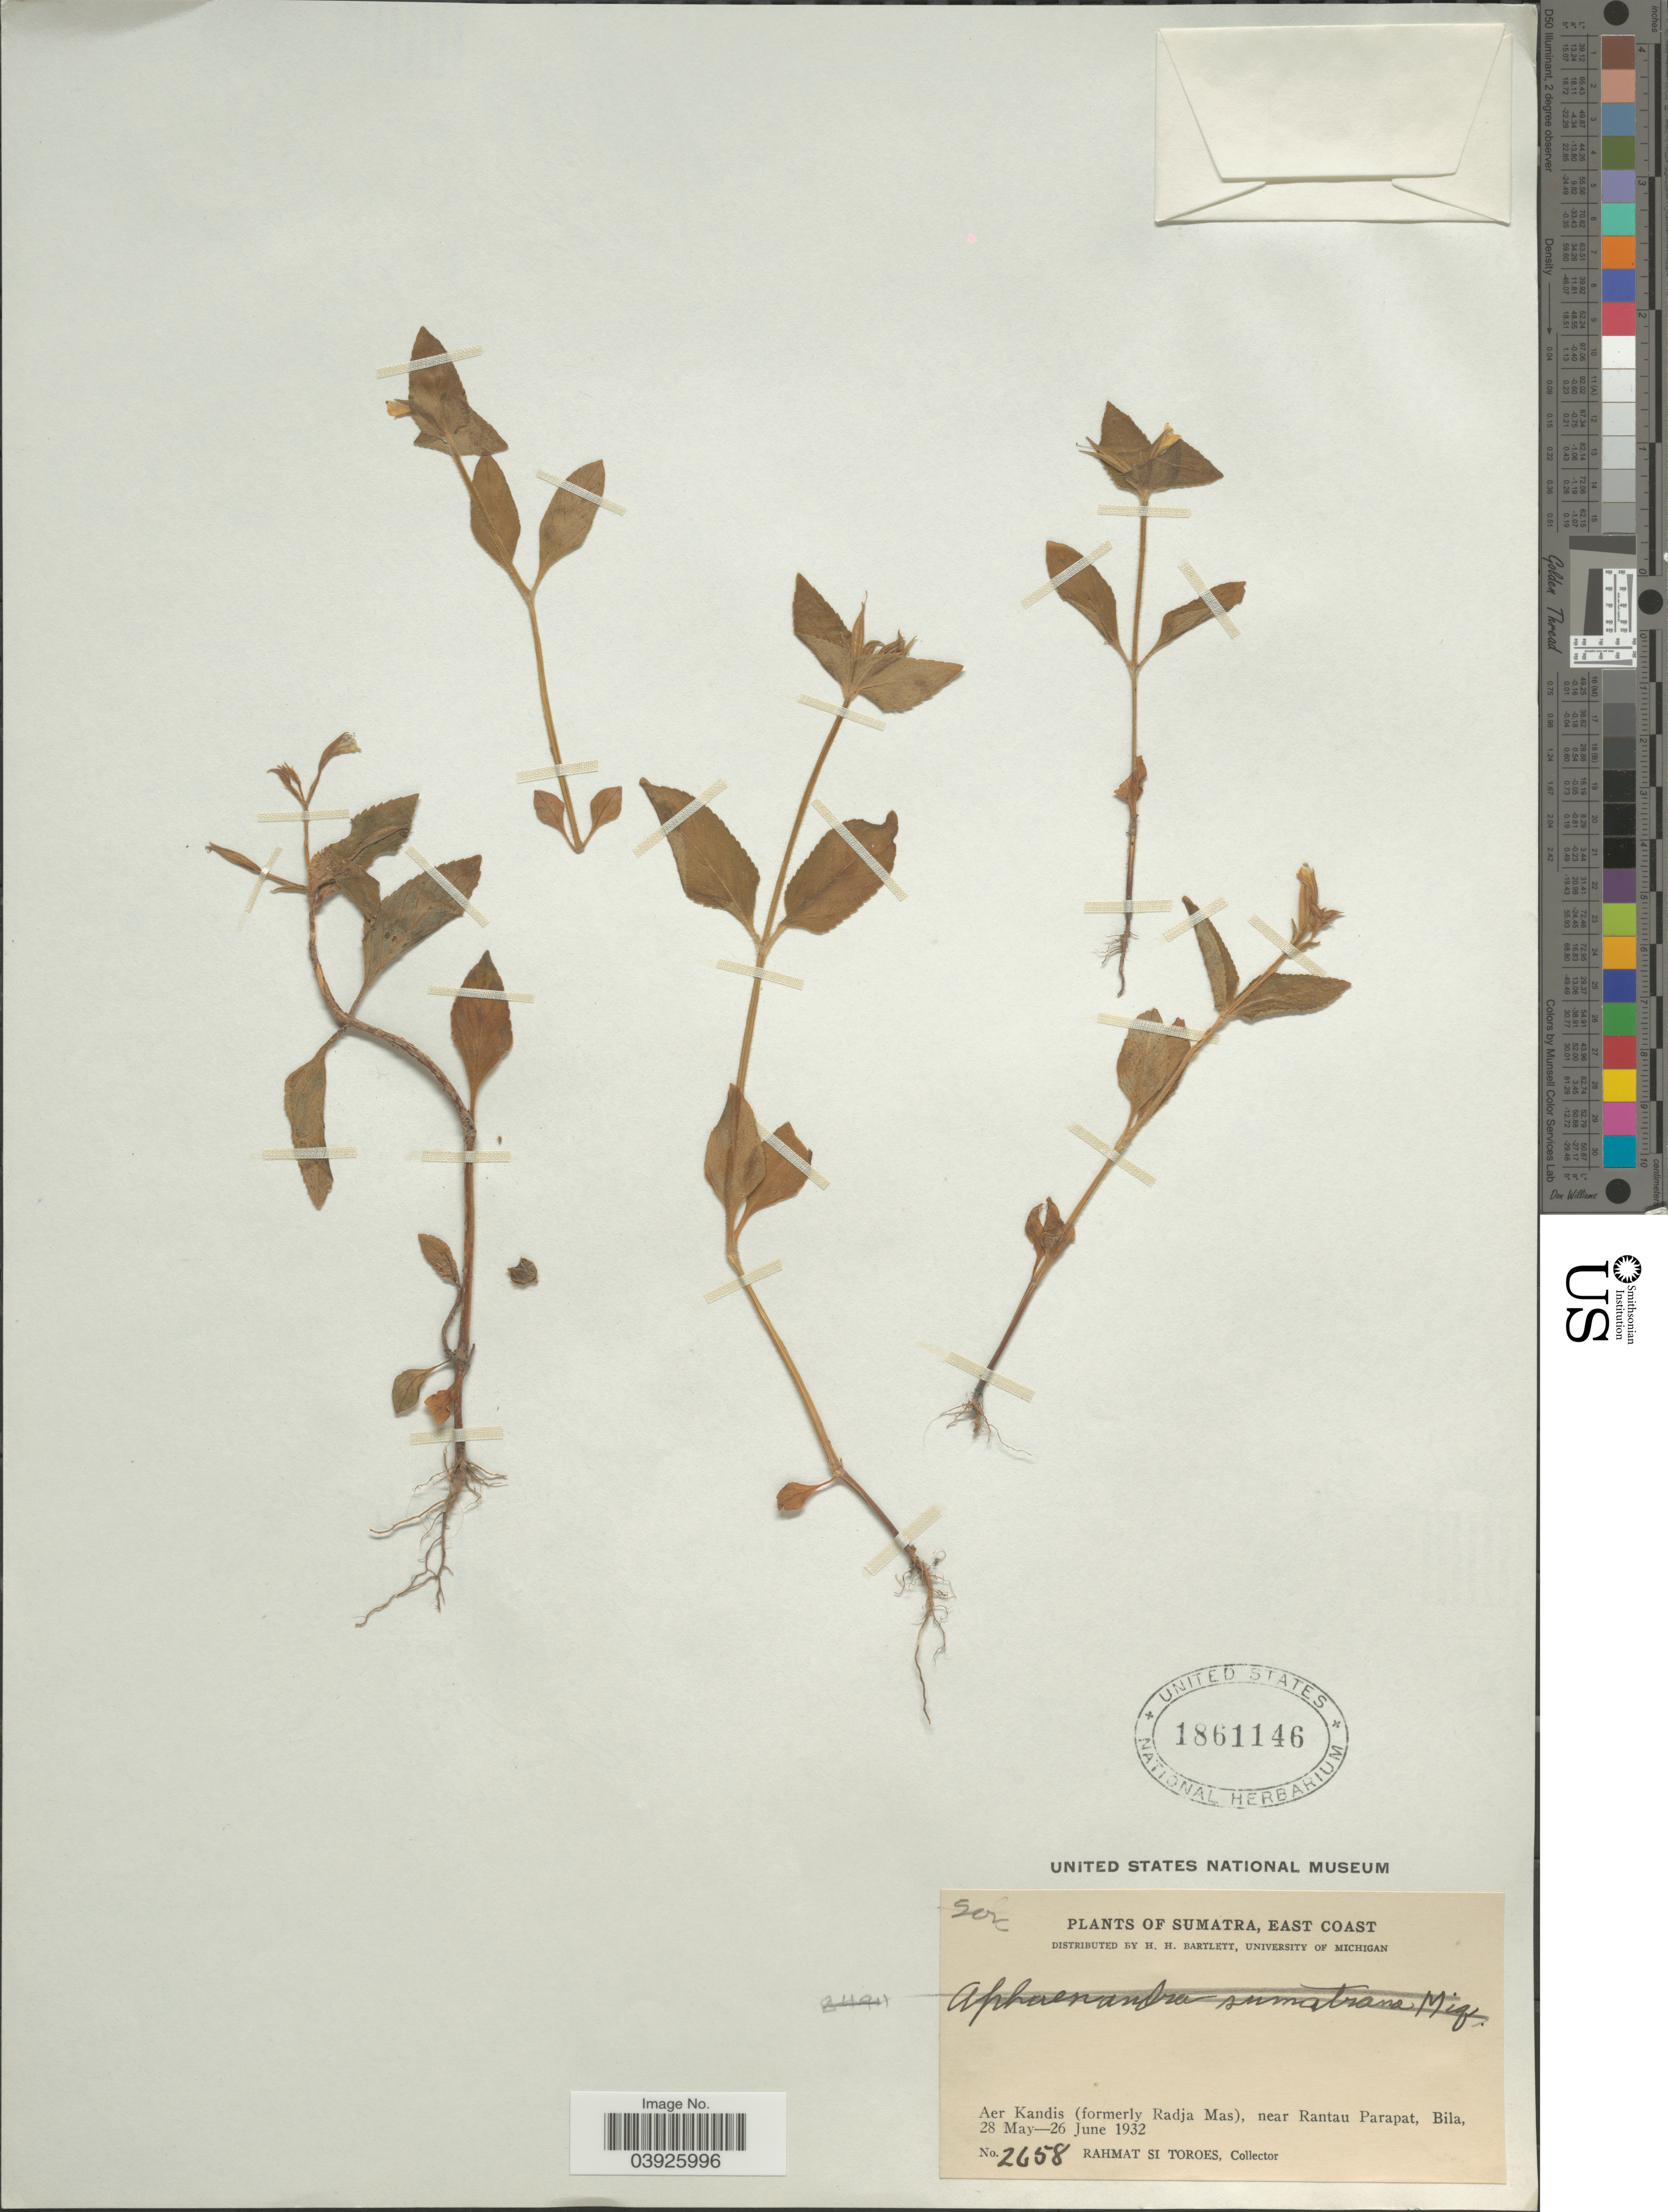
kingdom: Plantae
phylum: Tracheophyta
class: Magnoliopsida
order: Lamiales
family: Scrophulariaceae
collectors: Rahmat Si Boeea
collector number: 2658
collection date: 1932-05-28/1932-06-26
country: Indonesia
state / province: Sumatra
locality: East Coast. Aer Kandis (formerly Radja Mas), near Rantau Parapat, Bila.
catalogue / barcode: US 1861146